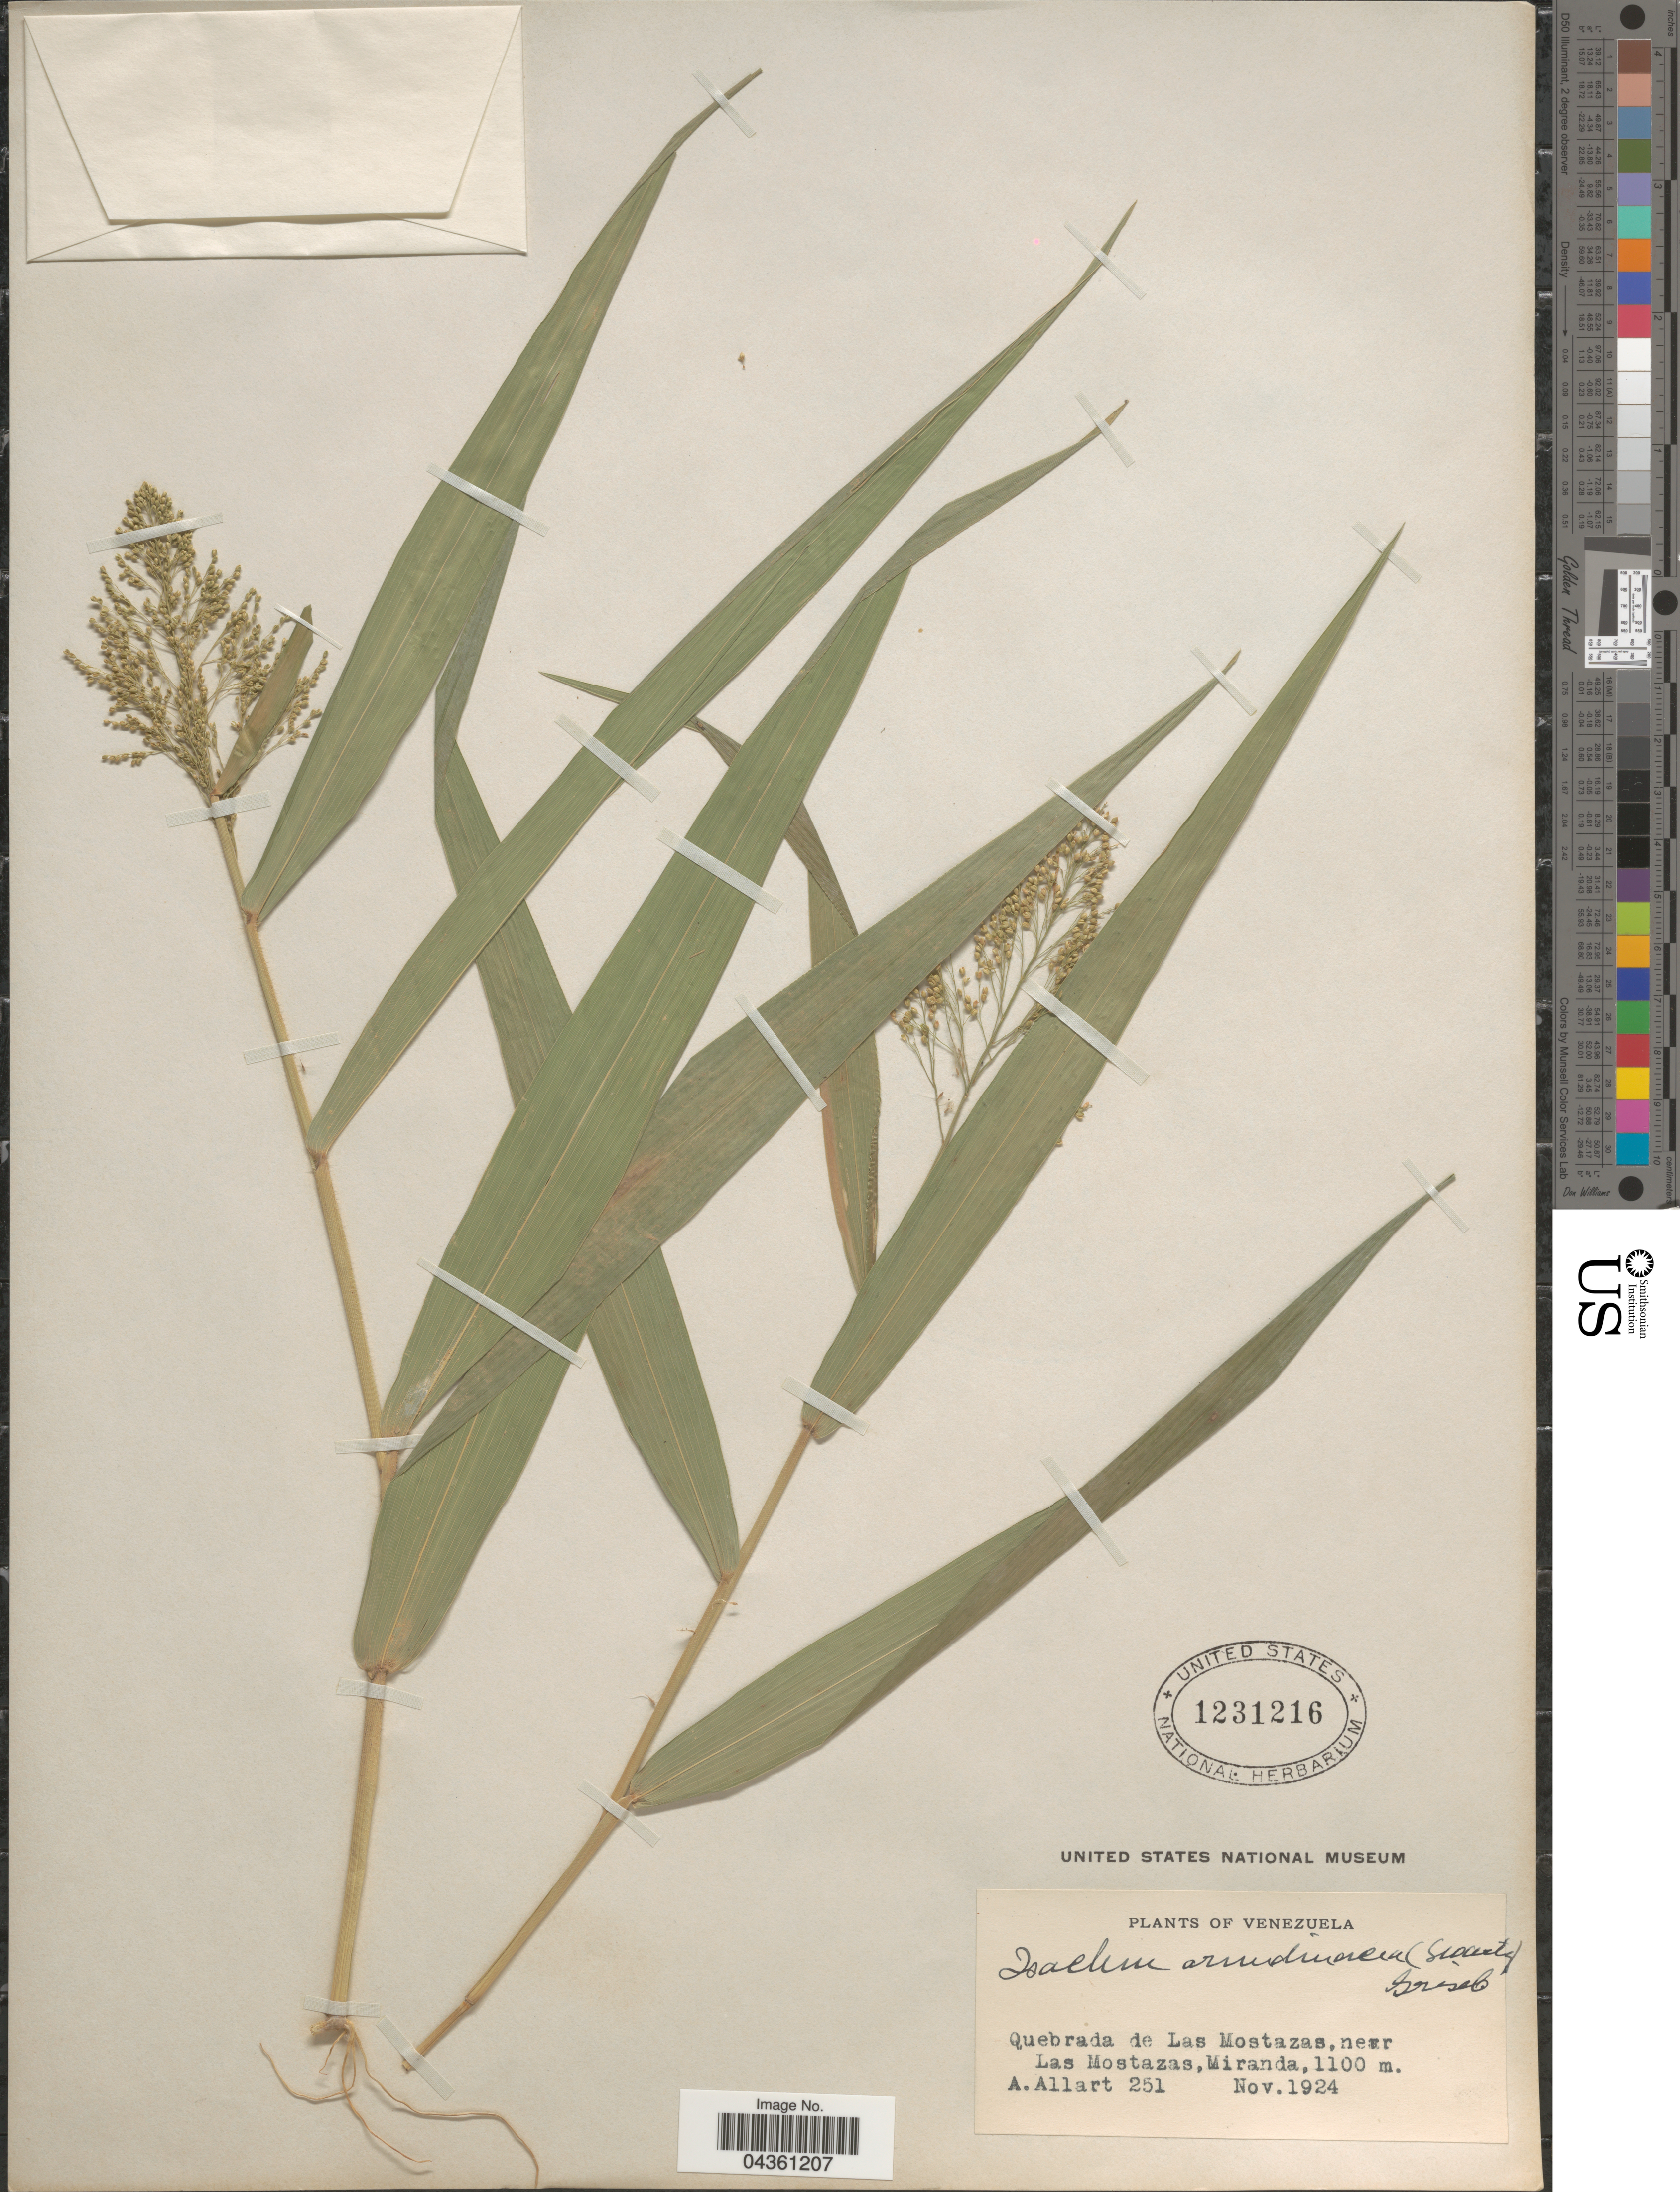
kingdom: Plantae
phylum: Tracheophyta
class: Liliopsida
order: Poales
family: Poaceae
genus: Isachne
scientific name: Isachne arundinacea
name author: (Sw.) Griseb.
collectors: A. Allart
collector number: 251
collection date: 1924-11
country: Venezuela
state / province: Miranda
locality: Quebrada de Las Mostazas, near Las Mostazas.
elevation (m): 1100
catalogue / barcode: US 1231216